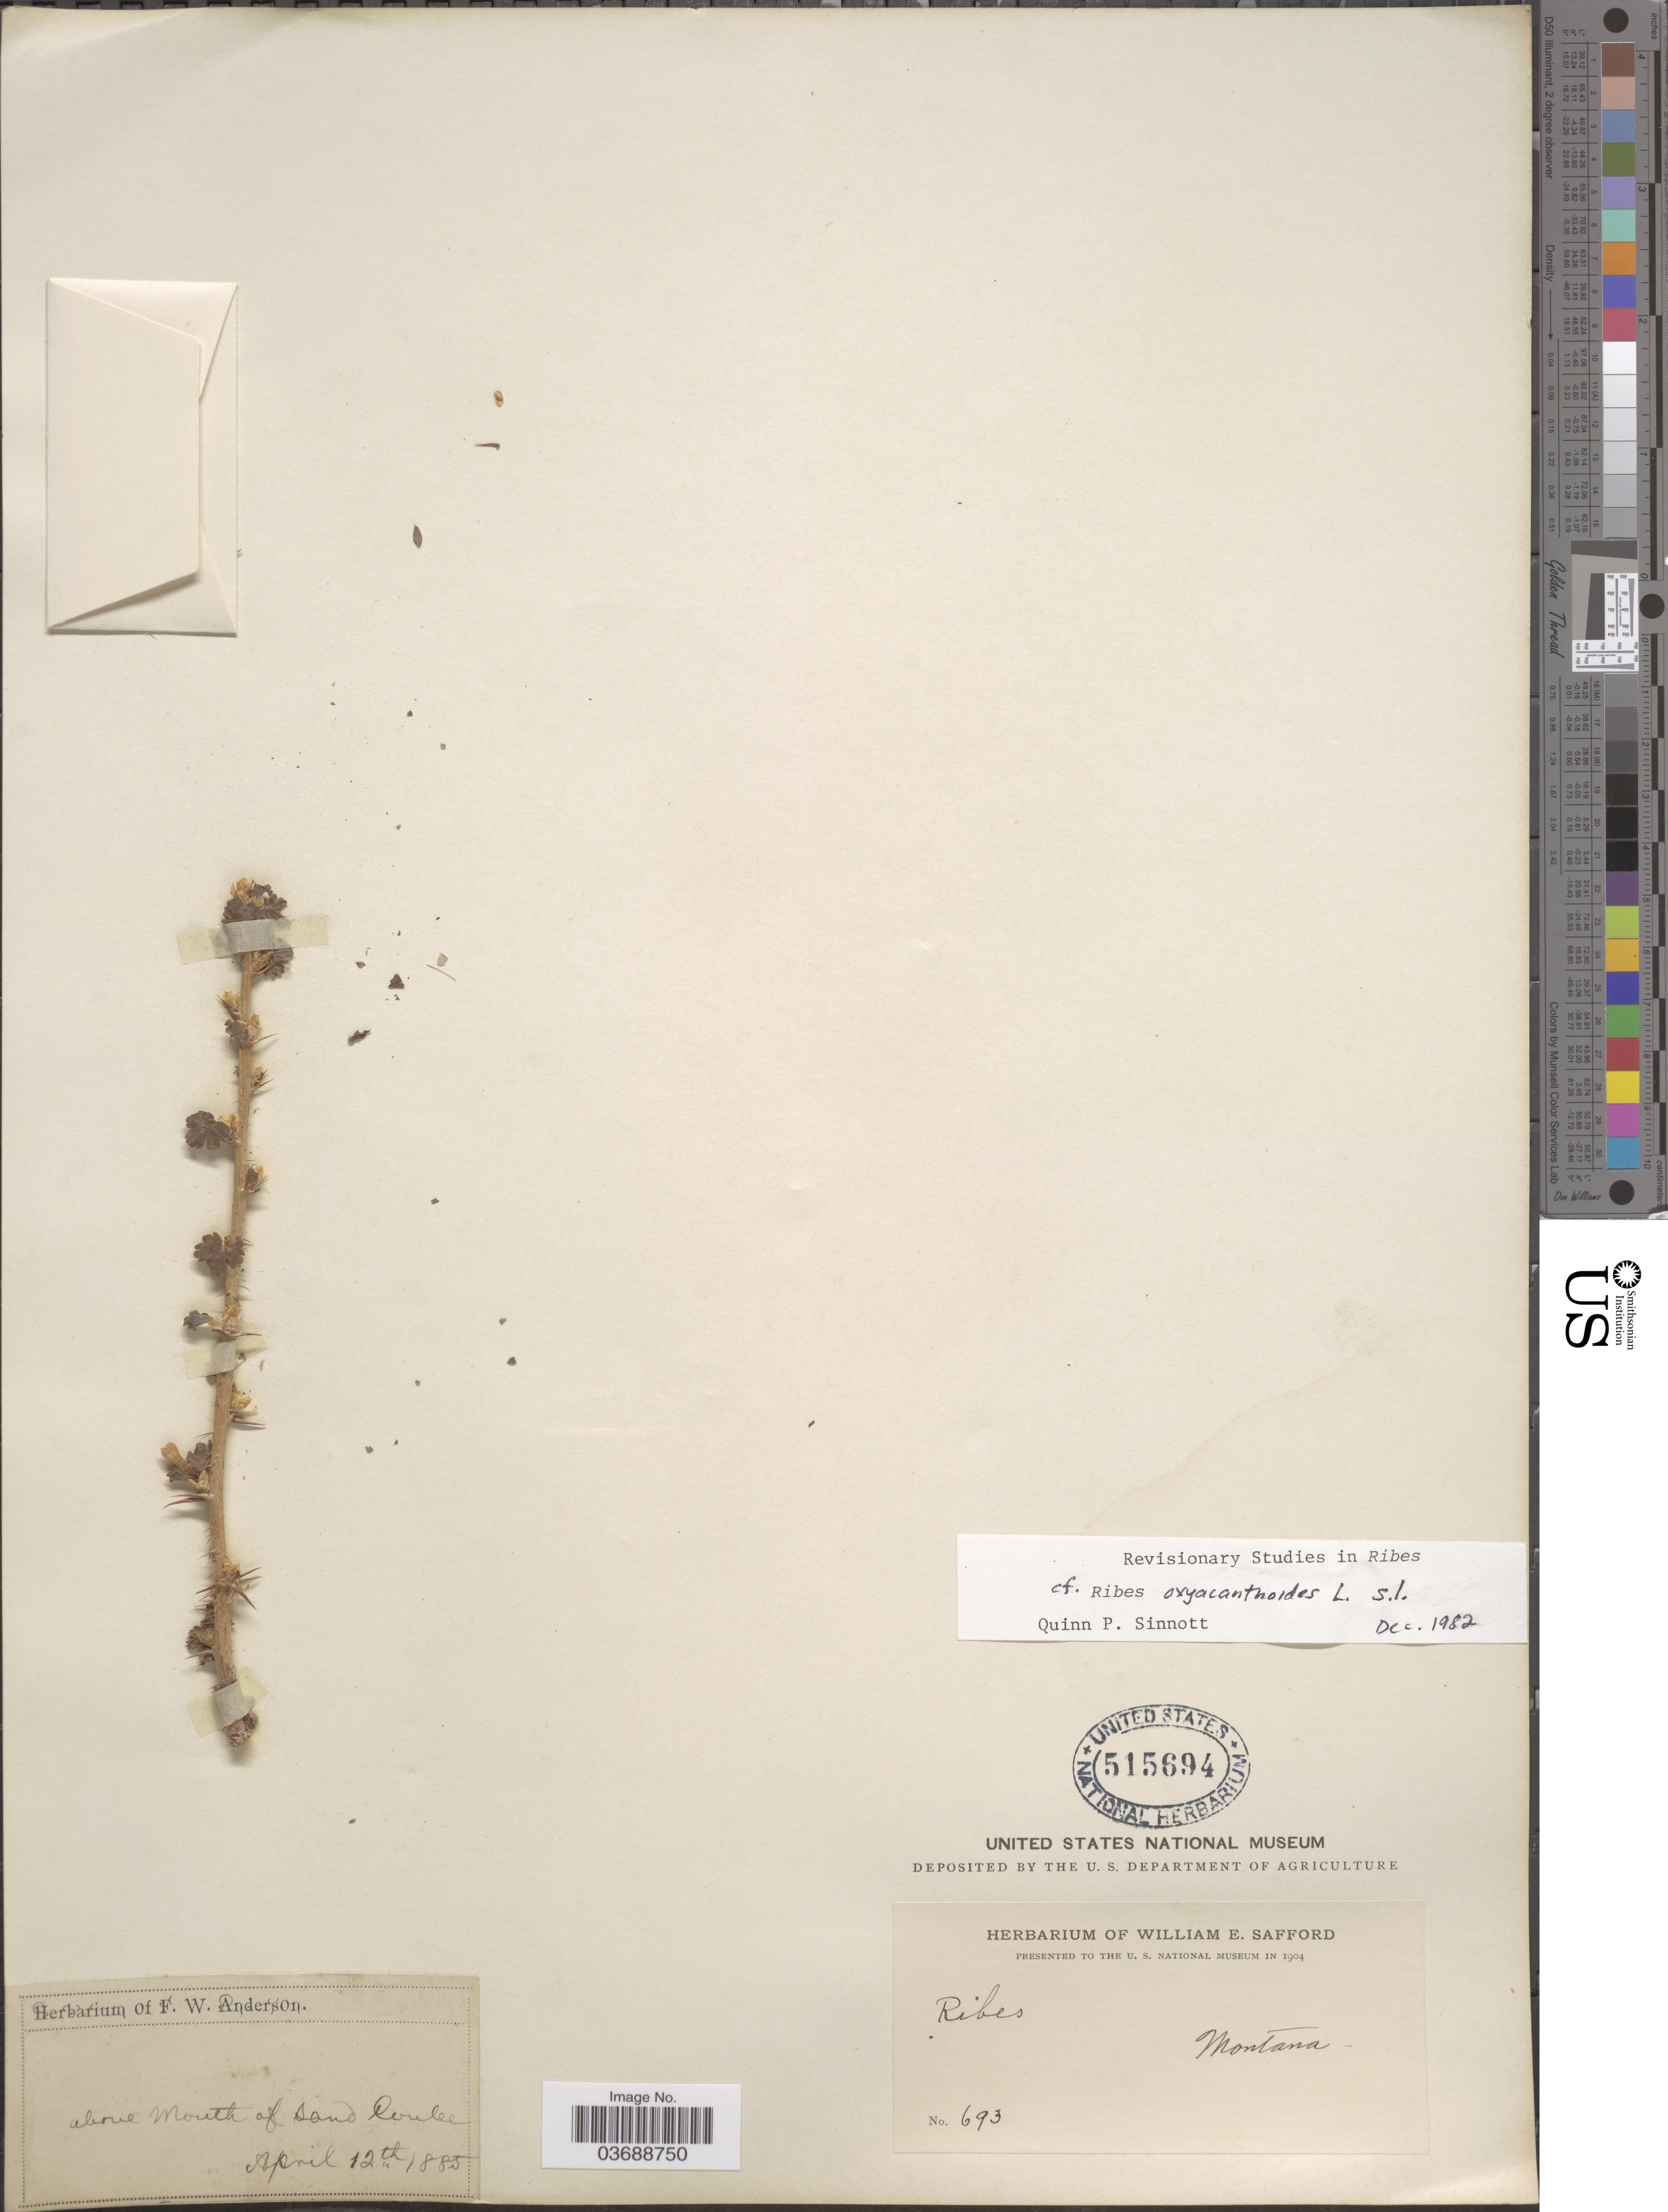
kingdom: Plantae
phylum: Tracheophyta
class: Magnoliopsida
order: Saxifragales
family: Grossulariaceae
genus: Ribes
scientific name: Ribes oxyacanthoides subsp. oxyacanthoides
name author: L.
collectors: ex herb. George Safford Torrey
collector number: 693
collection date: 1885-04-12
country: United States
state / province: Montana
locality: Above Mouth of sand Coulee.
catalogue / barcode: US 515694